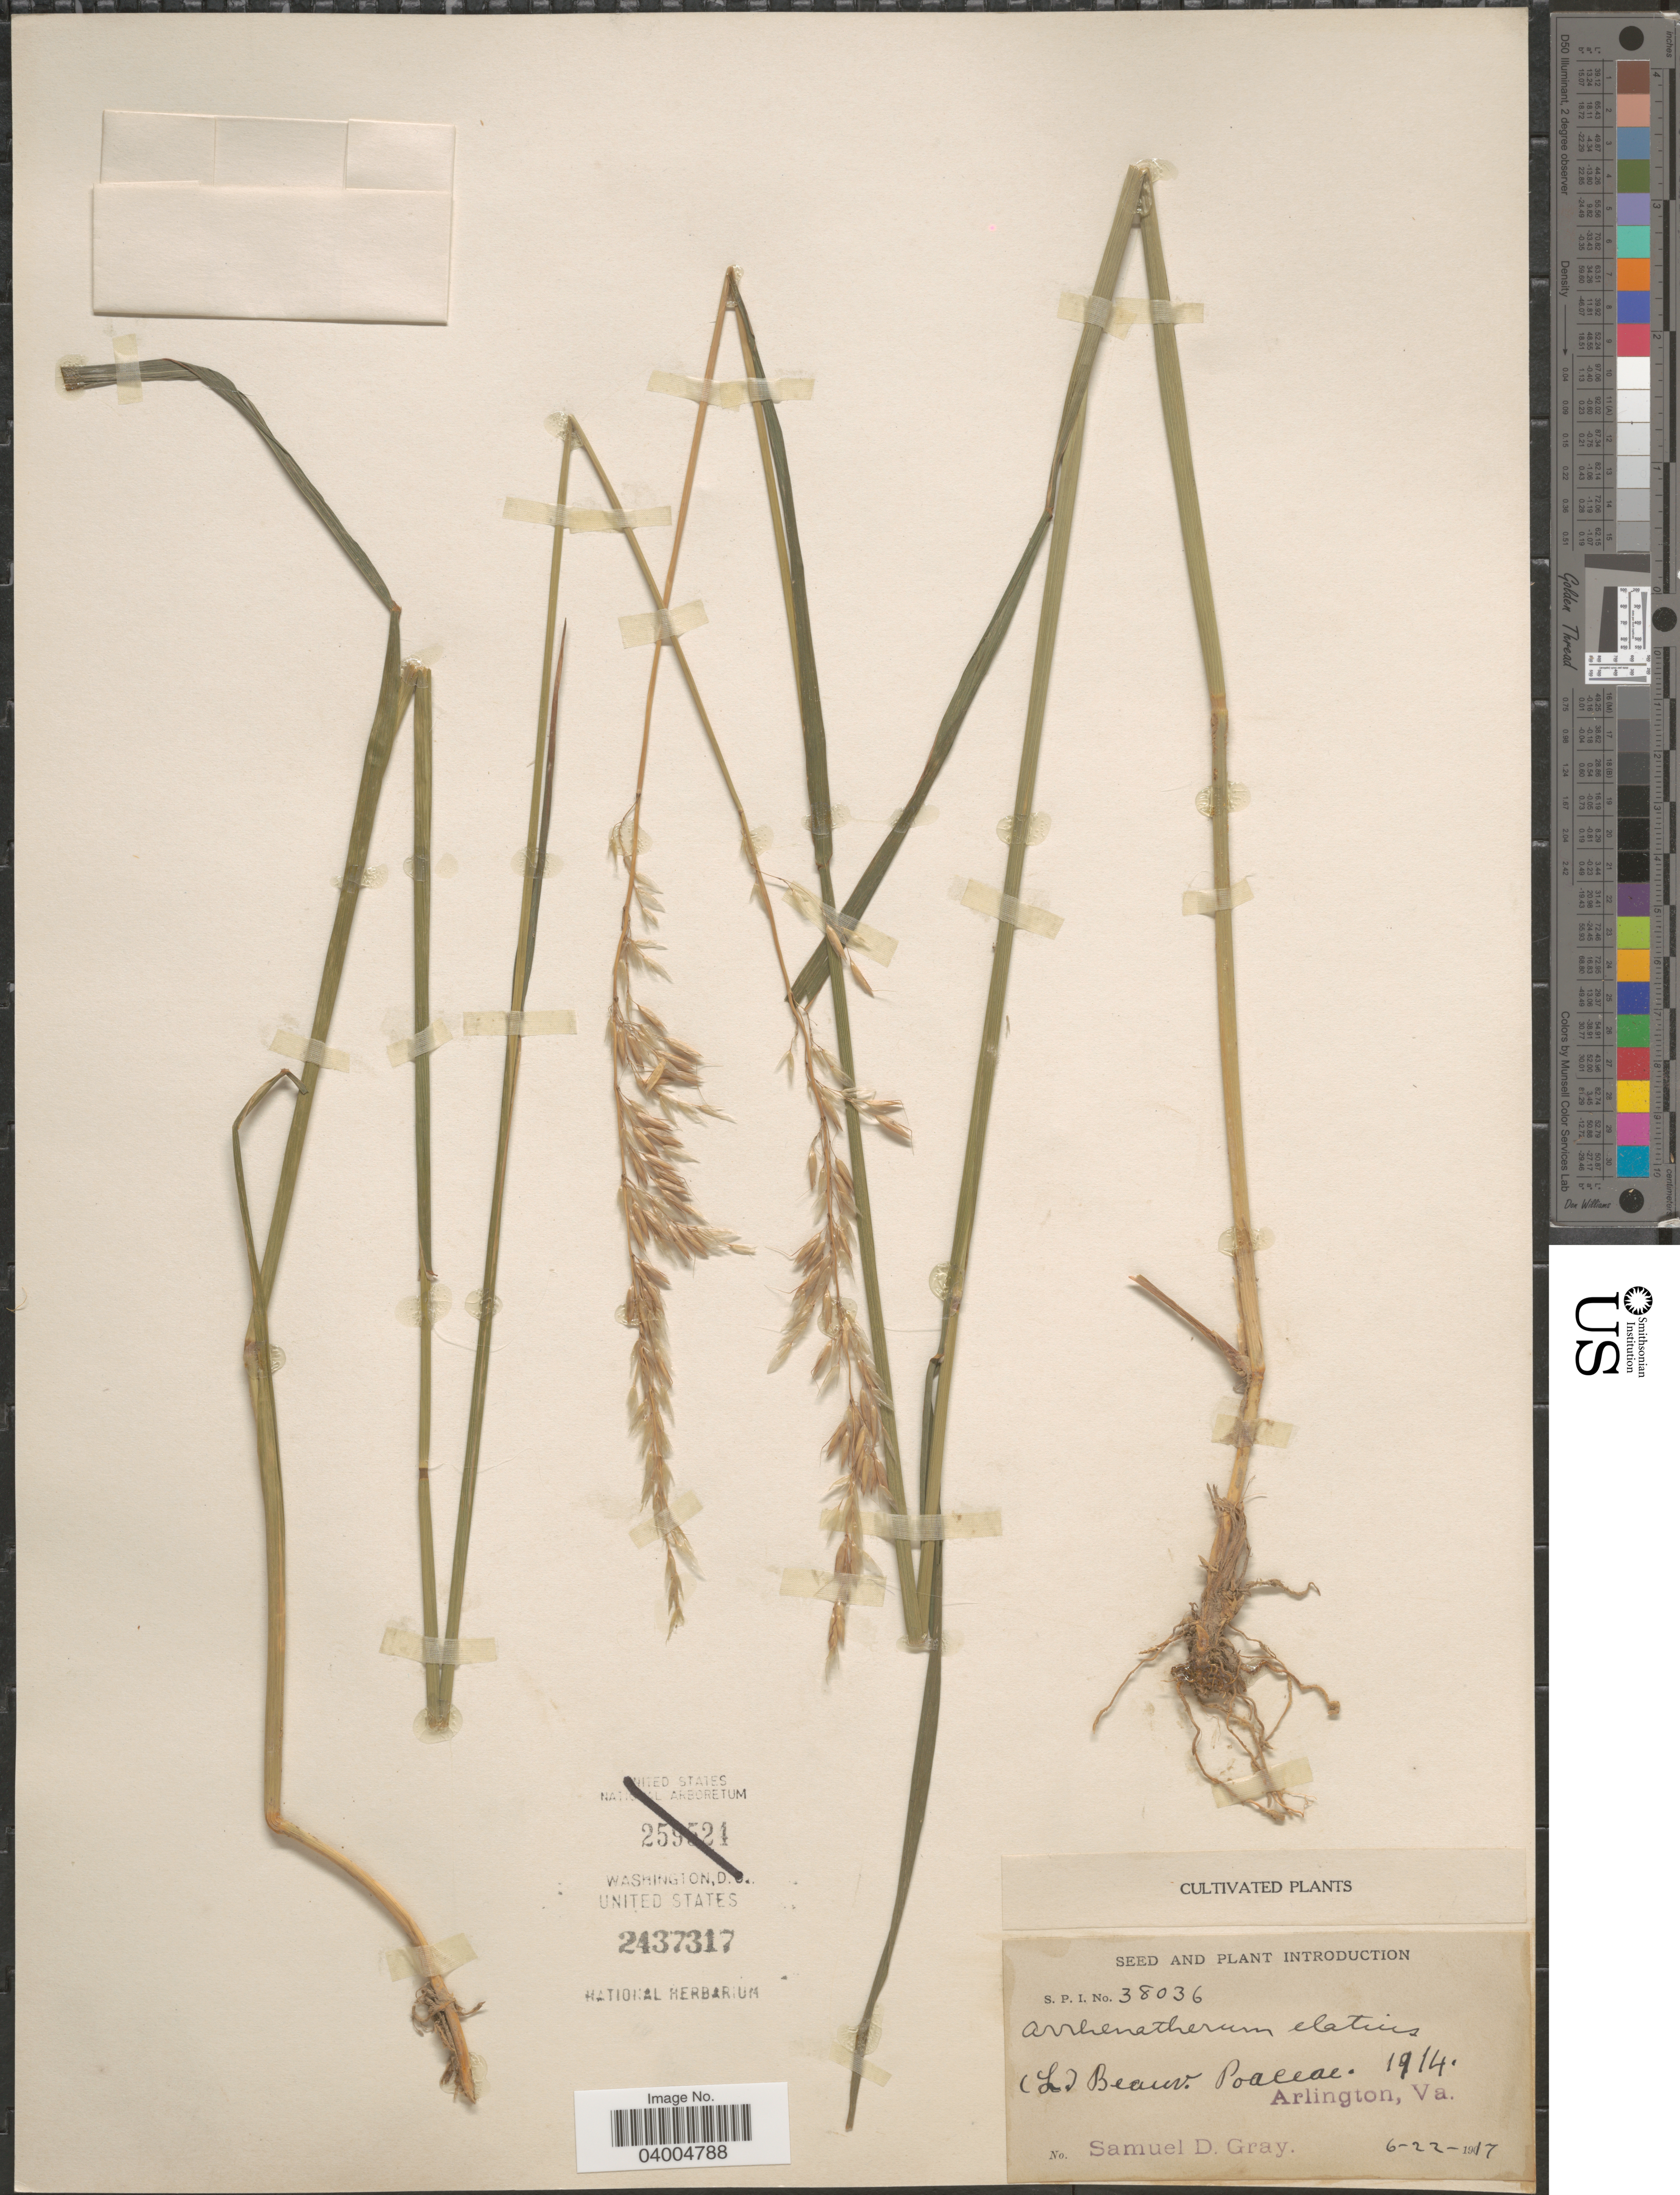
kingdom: Plantae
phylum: Tracheophyta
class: Liliopsida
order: Poales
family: Poaceae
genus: Arrhenatherum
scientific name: Arrhenatherum elatius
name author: (L.) J. Presl & C. Presl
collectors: S. D. Gray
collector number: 38036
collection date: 1917-06-22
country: United States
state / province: Virginia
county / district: Arlington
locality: Arlington.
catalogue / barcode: US 2437317